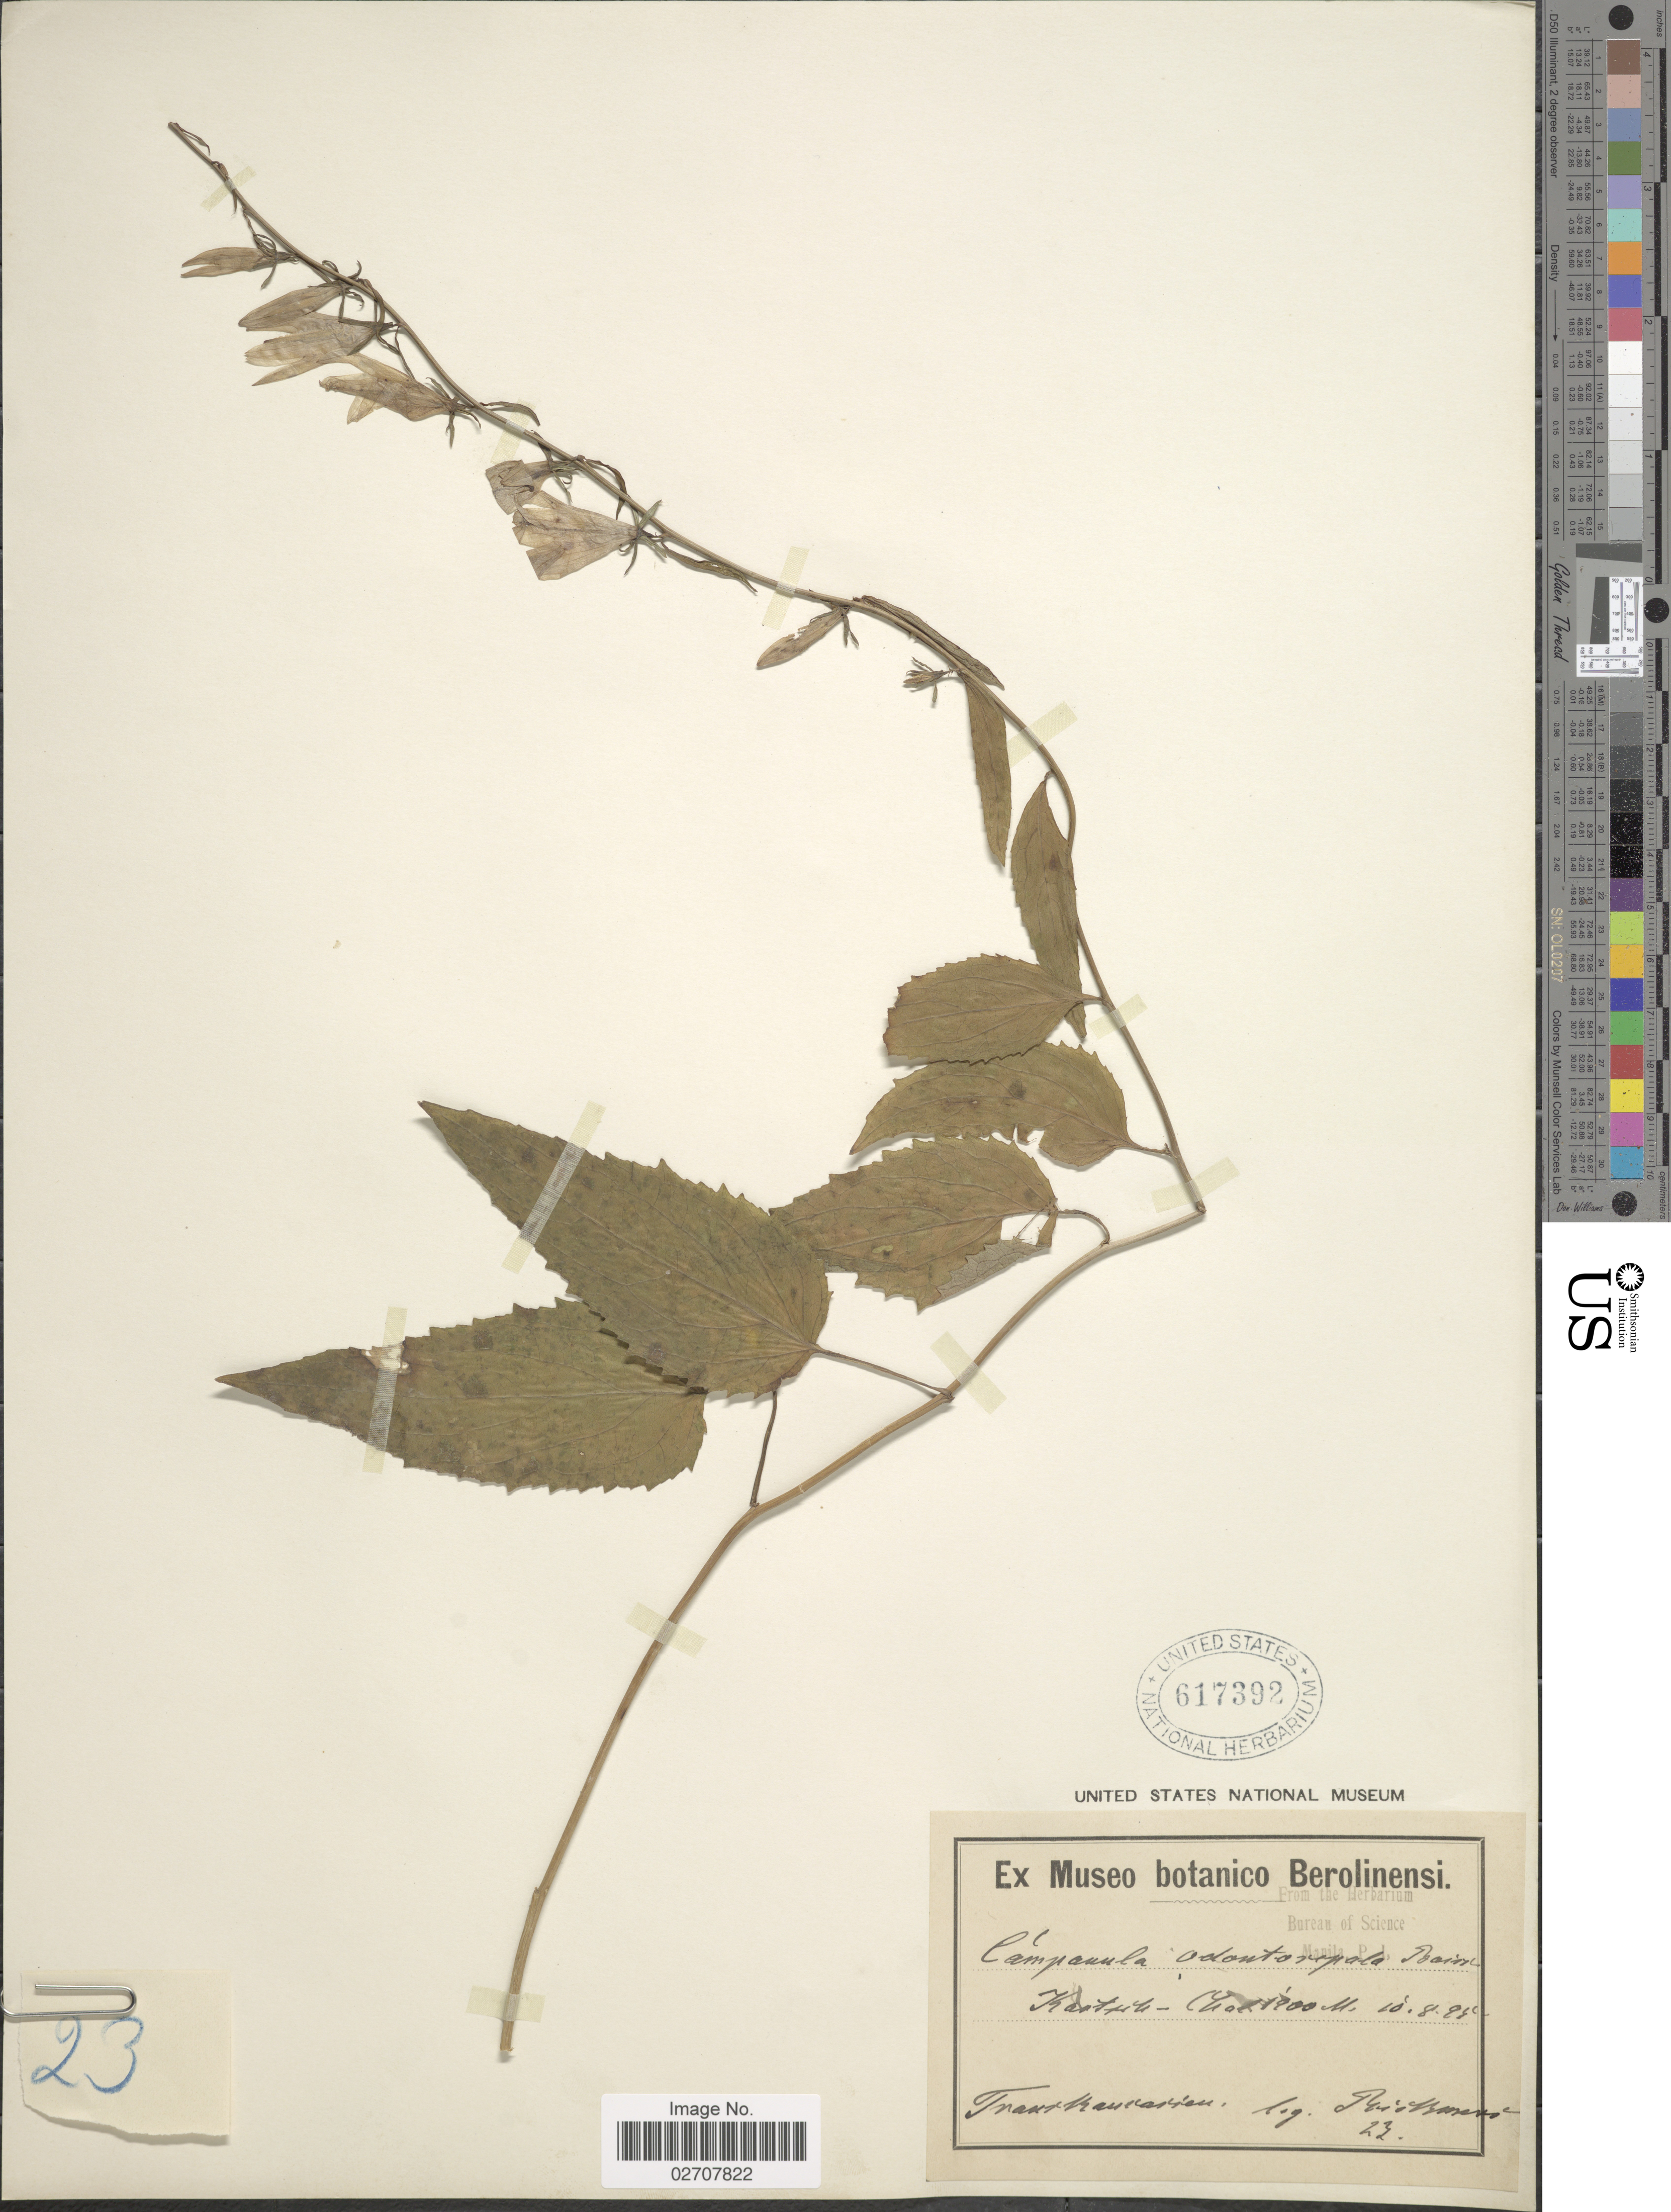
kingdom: Plantae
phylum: Tracheophyta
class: Magnoliopsida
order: Asterales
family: Campanulaceae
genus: Campanula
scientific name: Campanula odontosepala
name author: Boiss.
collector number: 23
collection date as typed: Transcribed d/m/y: 10/8/95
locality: Kastuk. Trans Kaucasieu [interpreted]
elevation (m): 1900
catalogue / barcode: US 617392